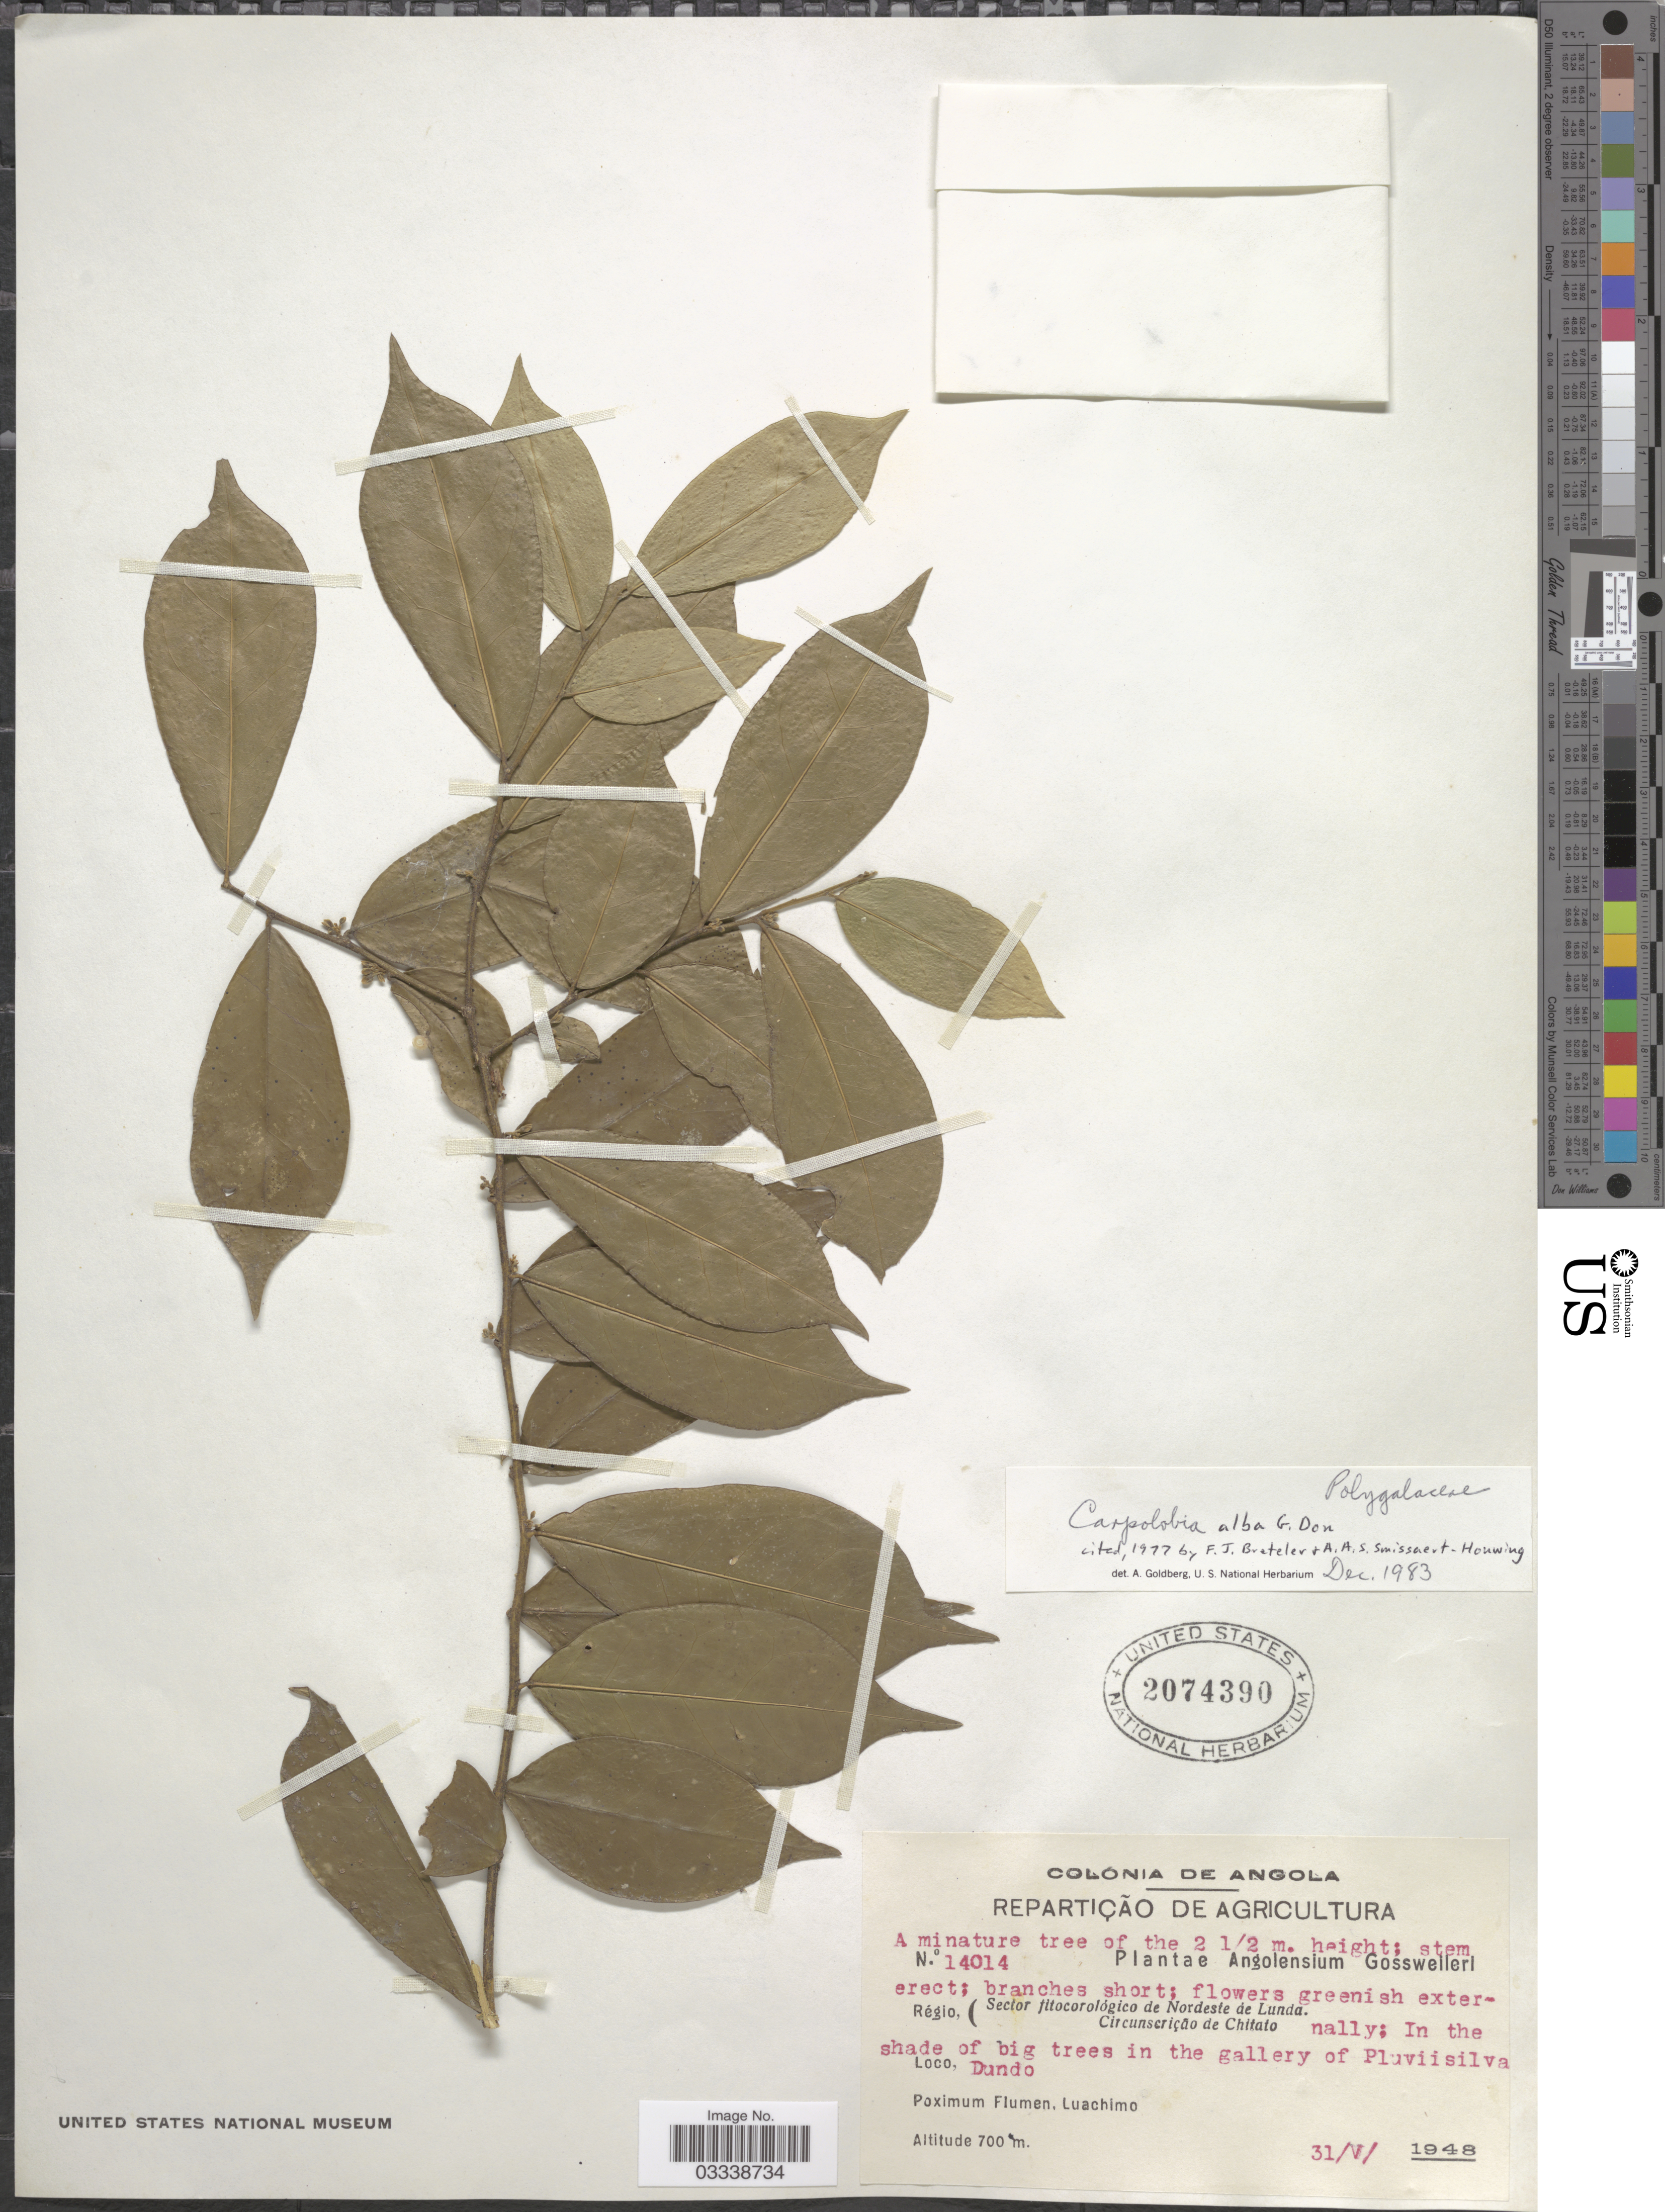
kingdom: Plantae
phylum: Tracheophyta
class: Magnoliopsida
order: Fabales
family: Polygalaceae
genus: Carpolobia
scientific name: Carpolobia alba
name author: G. Don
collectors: -. Gossweiler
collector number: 14014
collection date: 1948-05-31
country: Angola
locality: Régio, (Sector fitocorológico de Nordeste de Lunda. Circunscrição de Chitato. Loco, Dundo.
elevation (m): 700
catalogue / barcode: US 2074390